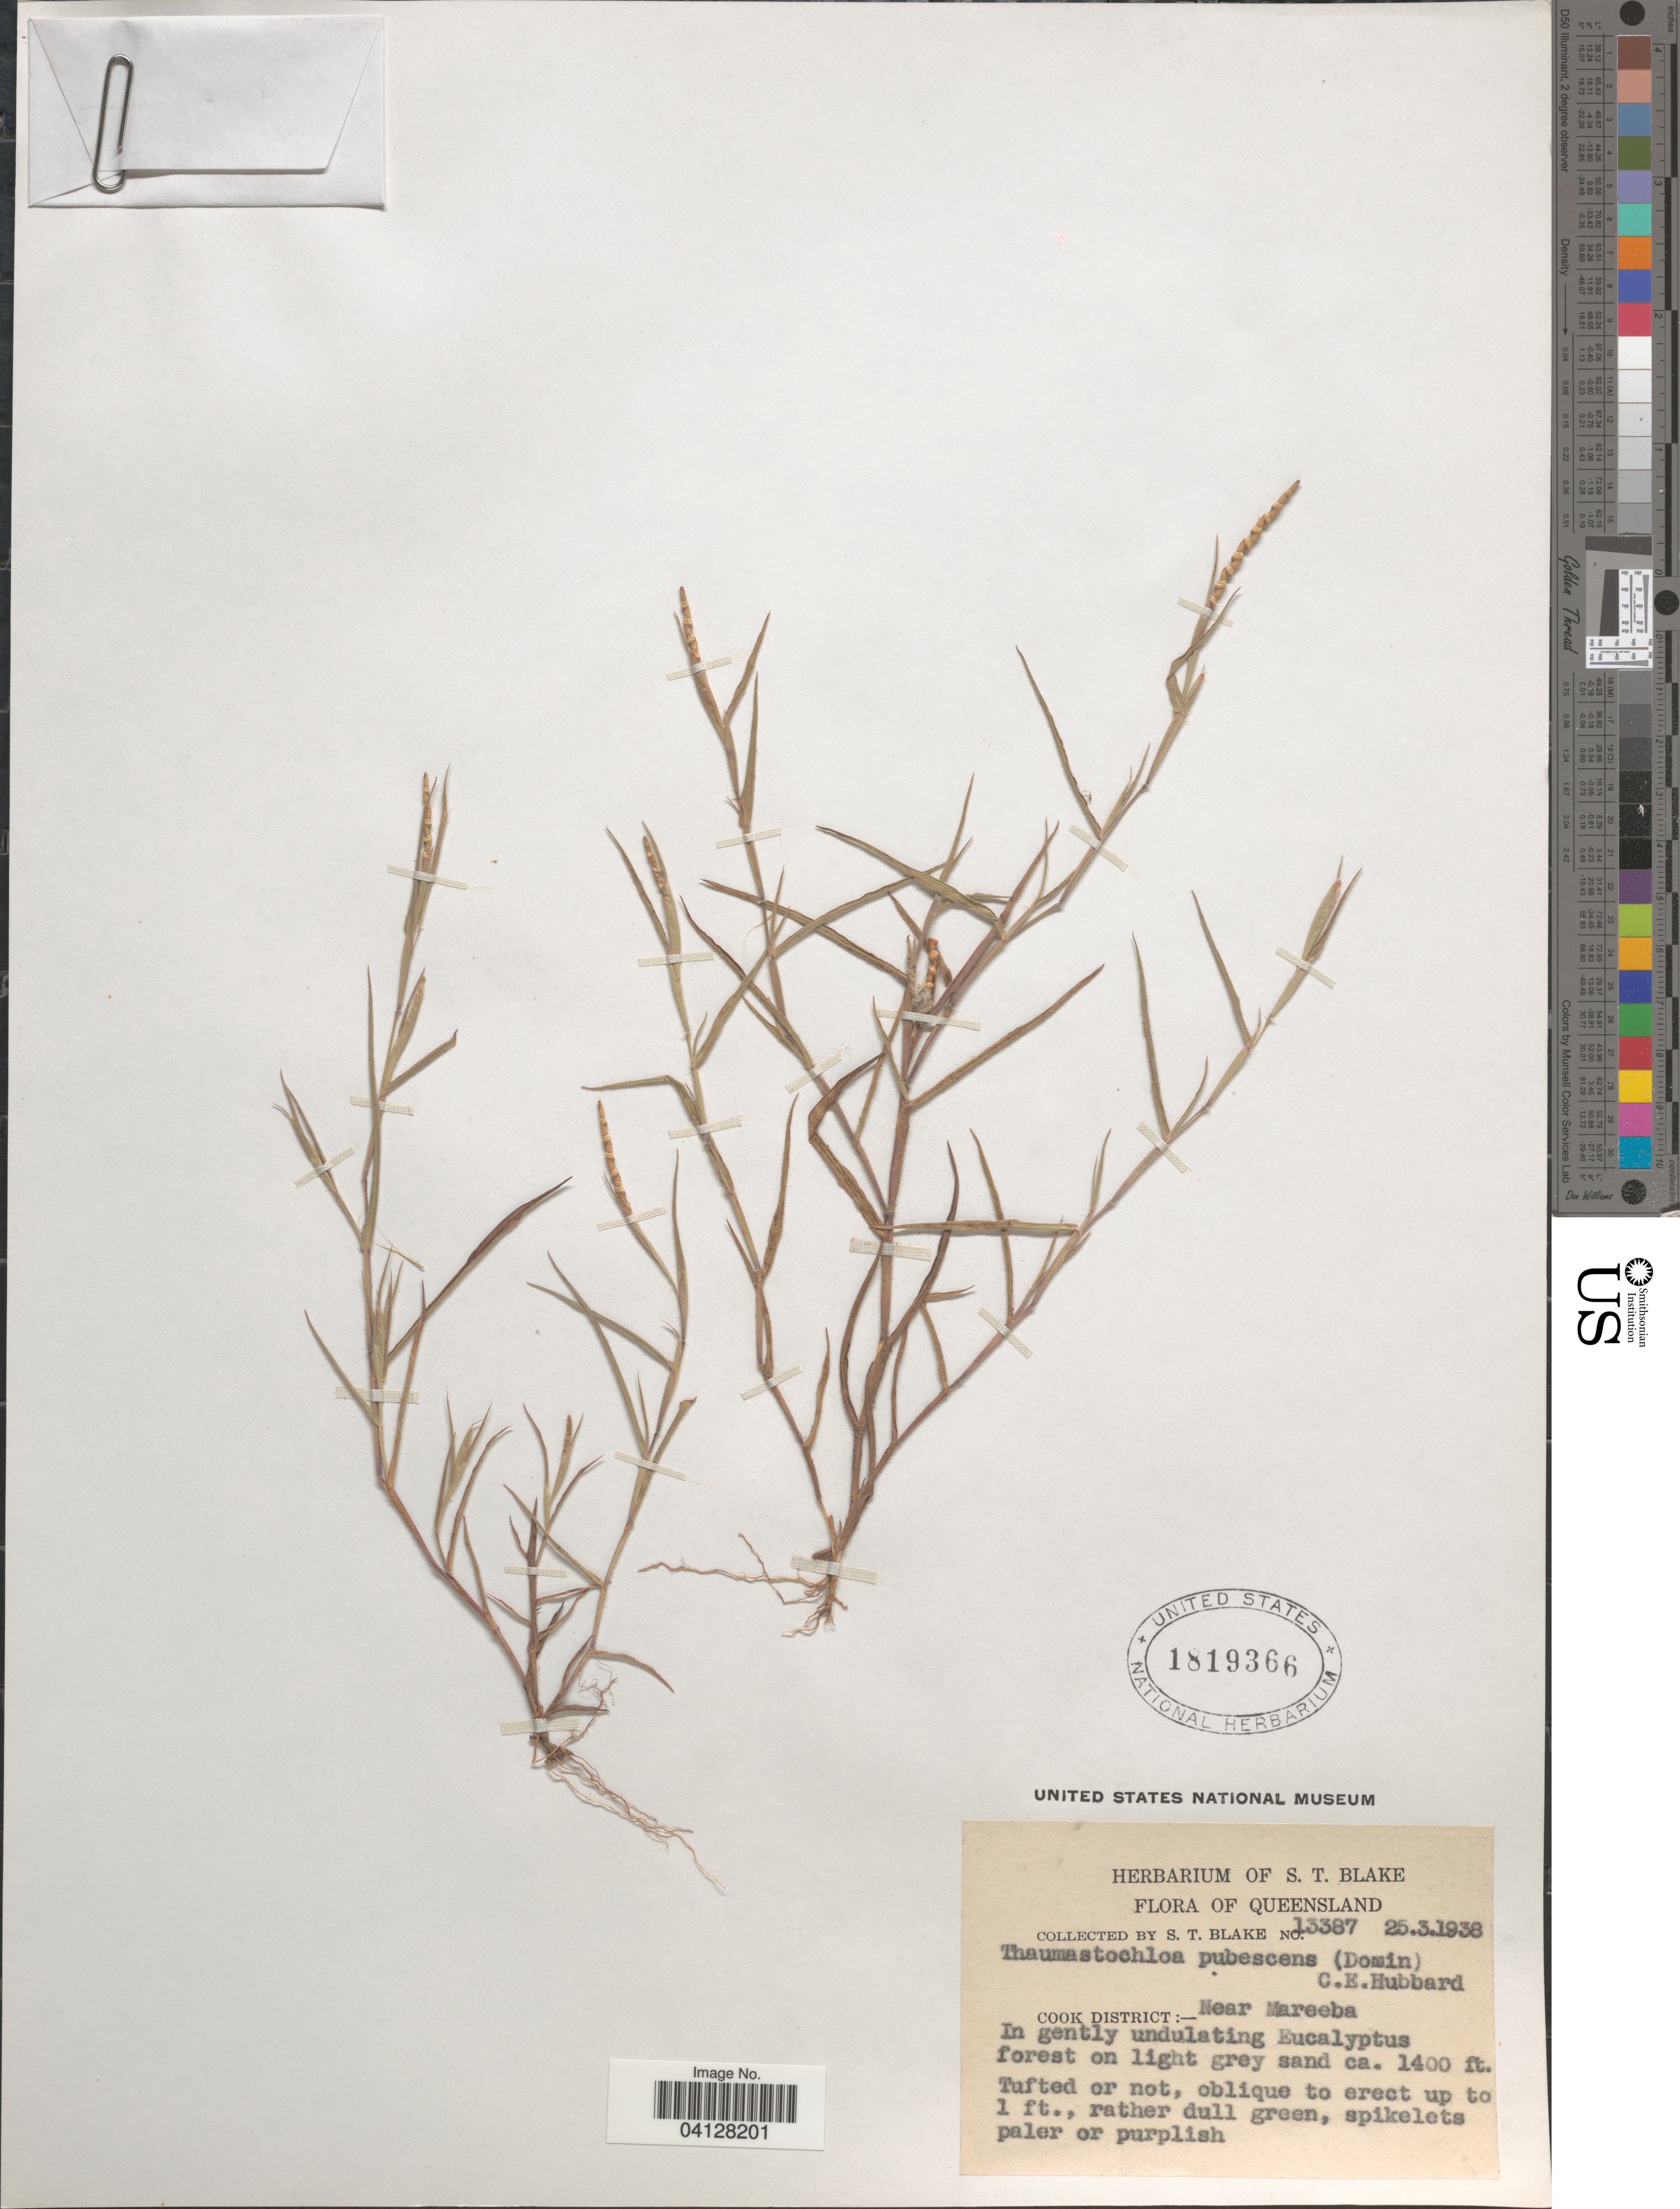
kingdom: Plantae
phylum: Tracheophyta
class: Liliopsida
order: Poales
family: Poaceae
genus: Thaumastochloa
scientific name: Thaumastochloa pubescens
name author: (Benth.) C.E. Hubb.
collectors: S. T. Blake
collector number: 13387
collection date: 1938-03-25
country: Australia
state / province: Queensland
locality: Cook District: - Near Mareeba.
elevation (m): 427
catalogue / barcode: US 1819366